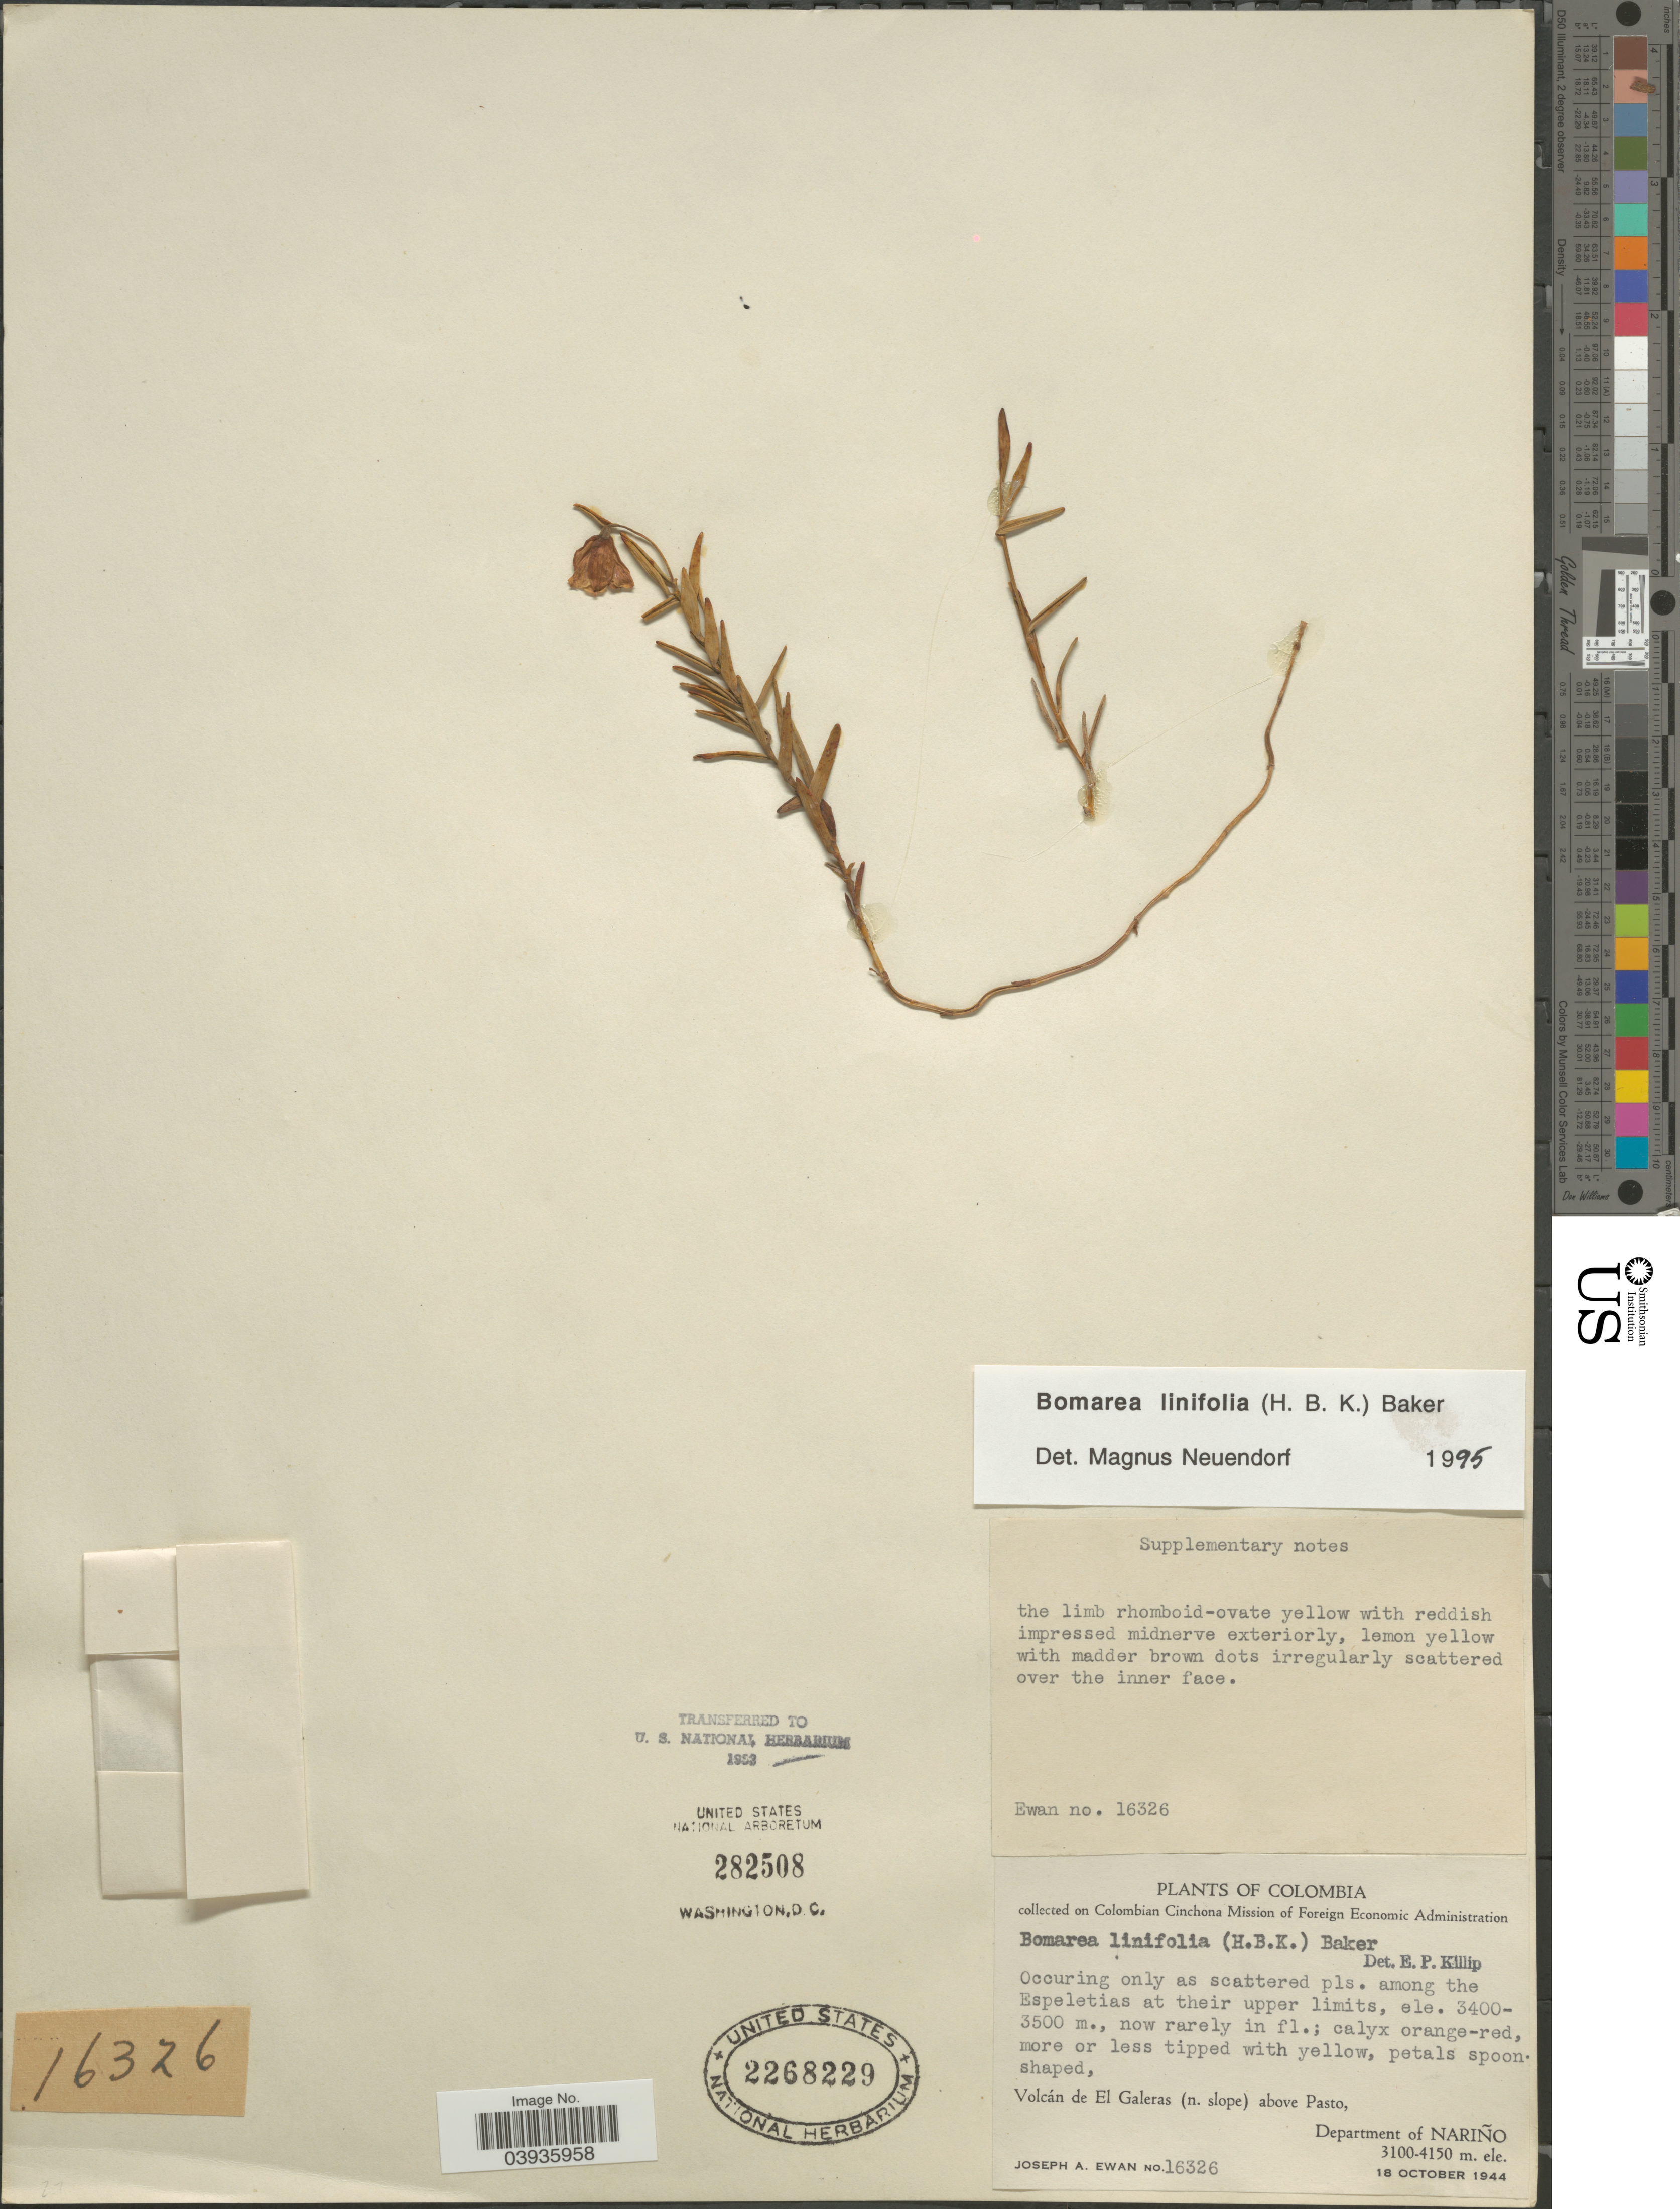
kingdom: Plantae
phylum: Tracheophyta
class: Liliopsida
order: Liliales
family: Alstroemeriaceae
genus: Bomarea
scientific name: Bomarea linifolia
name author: (Kunth) Baker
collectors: J. A. Ewan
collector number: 16326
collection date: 1944-10-18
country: Colombia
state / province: Nariño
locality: Volcán de El Galeras (n. slope) above Pasto, Department of Nariño.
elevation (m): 3100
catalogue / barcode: US 2268229